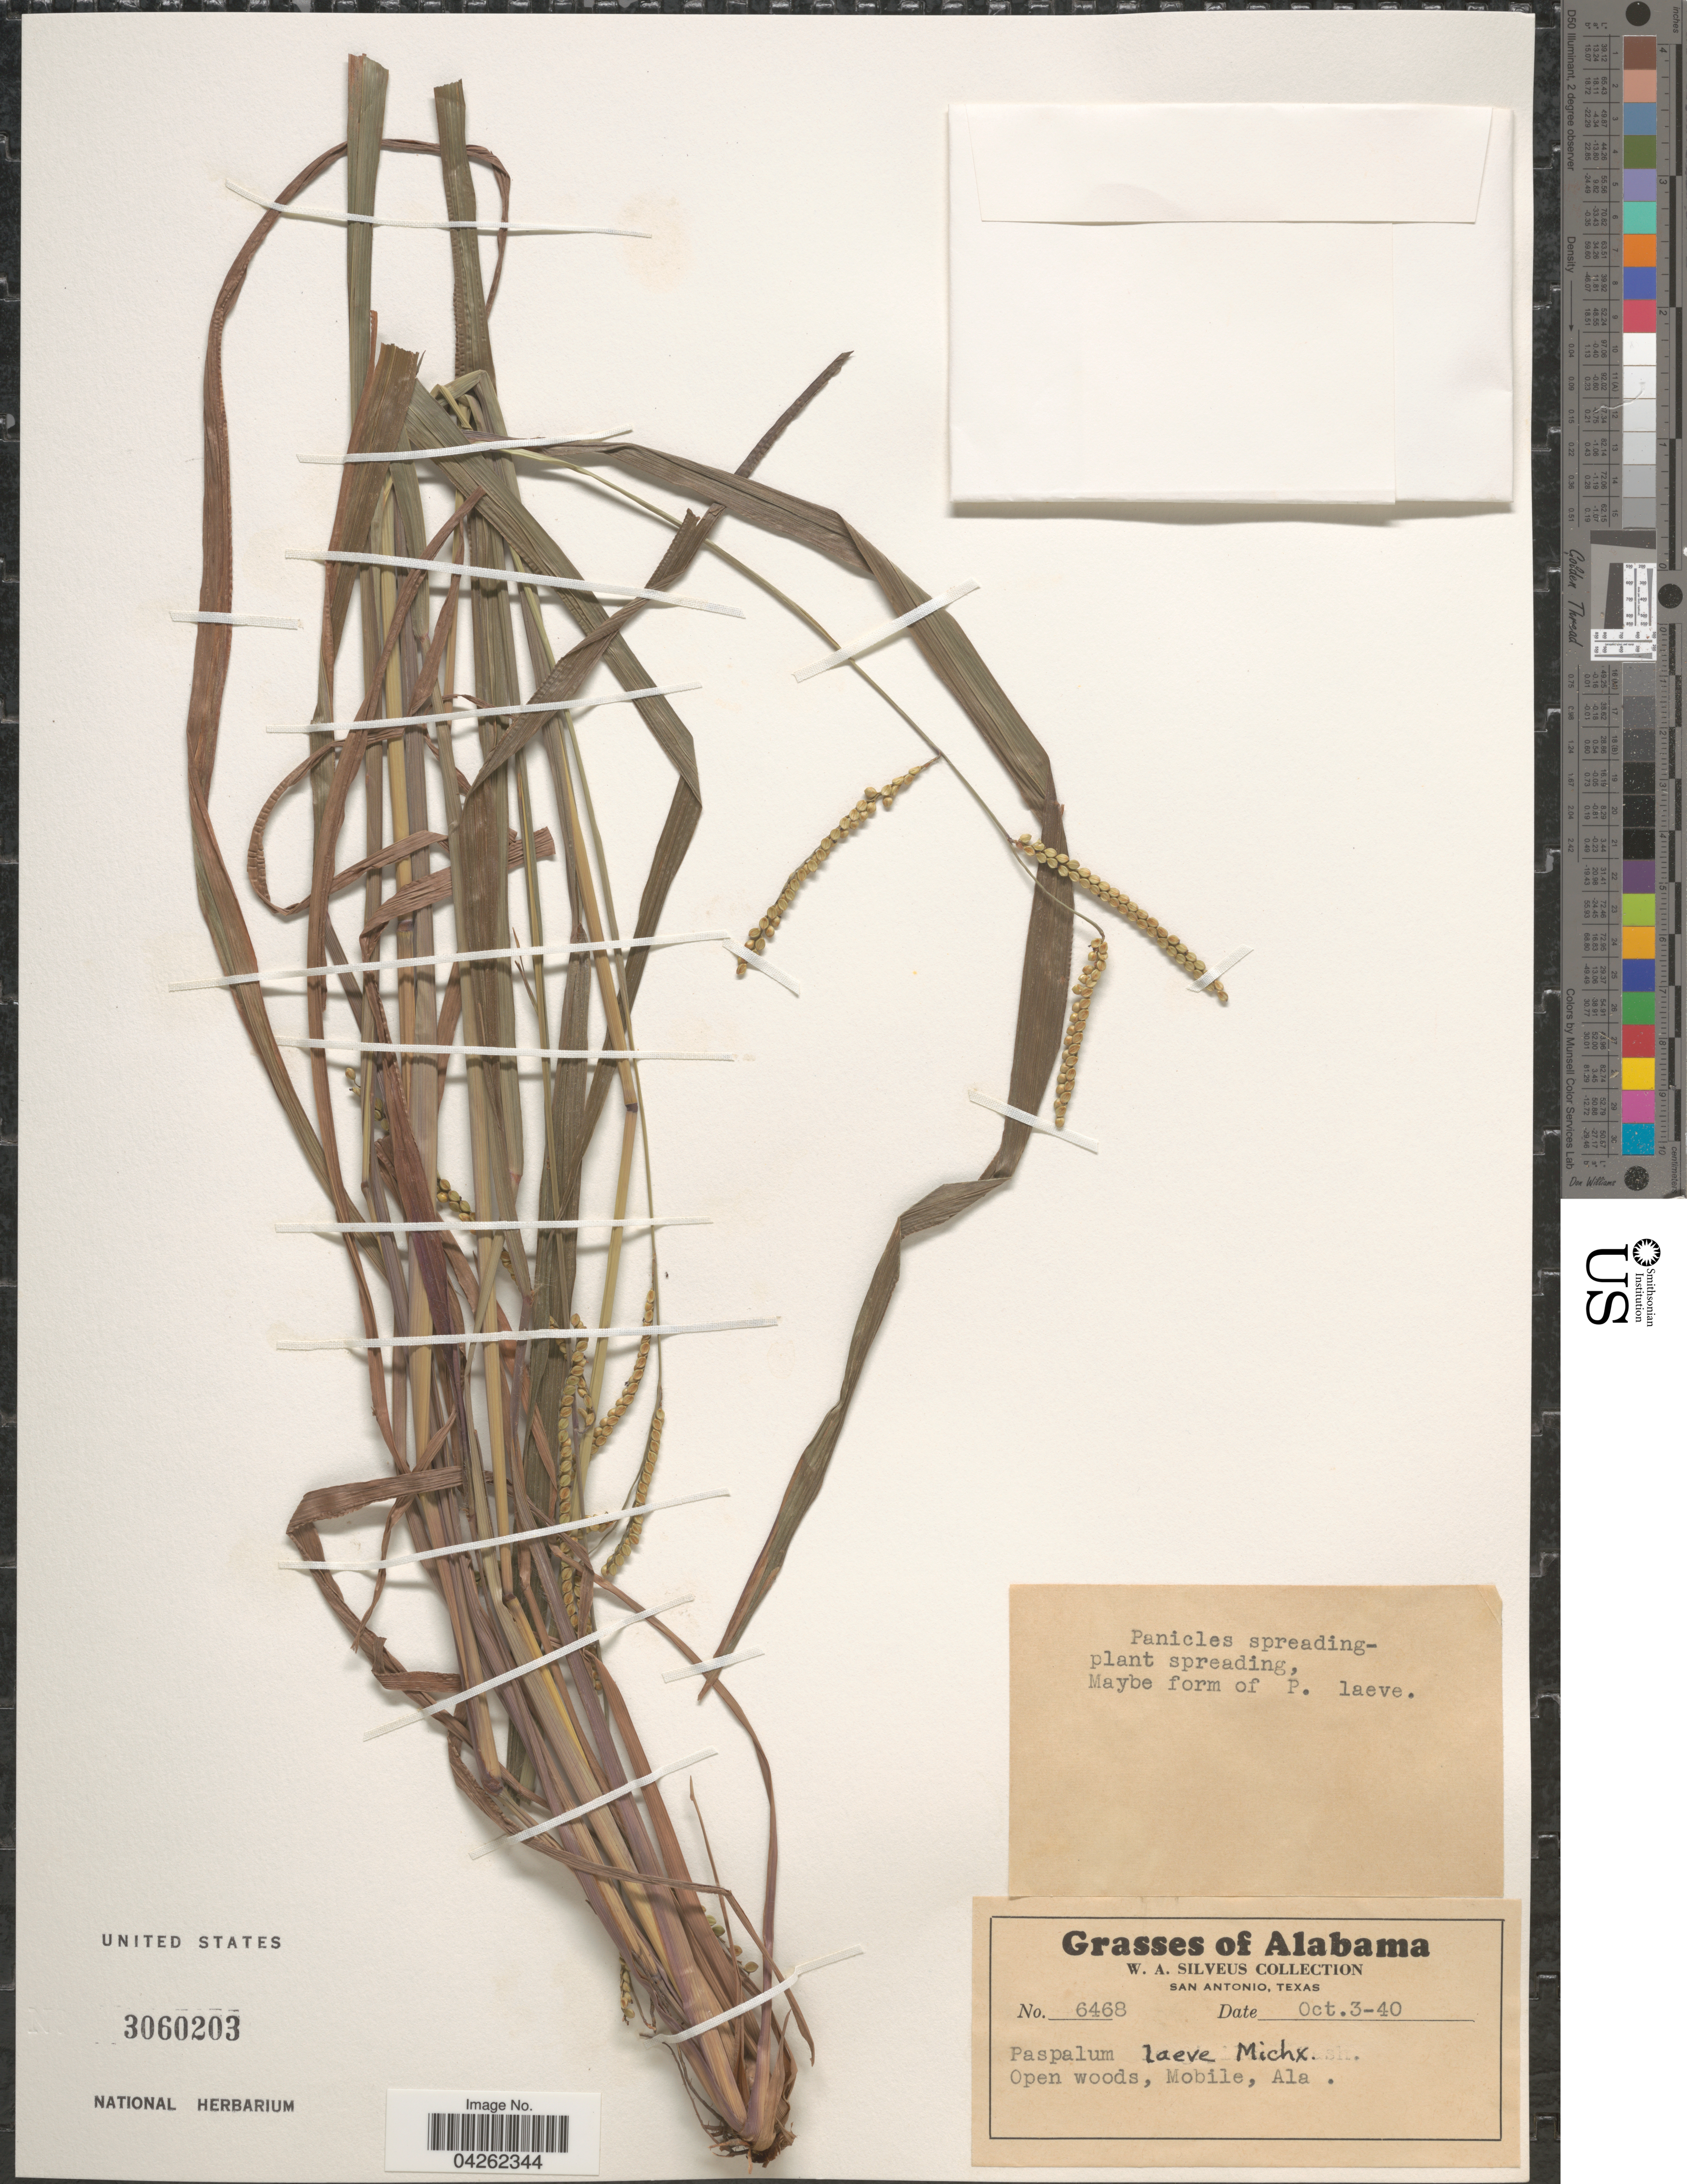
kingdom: Plantae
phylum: Tracheophyta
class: Liliopsida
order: Poales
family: Poaceae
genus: Paspalum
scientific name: Paspalum laeve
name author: Michx.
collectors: W. Silveus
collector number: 6468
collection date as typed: Transcribed d/m/y: 3/10/40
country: United States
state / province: Alabama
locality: Open woods, Mobile.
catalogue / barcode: US 3060203